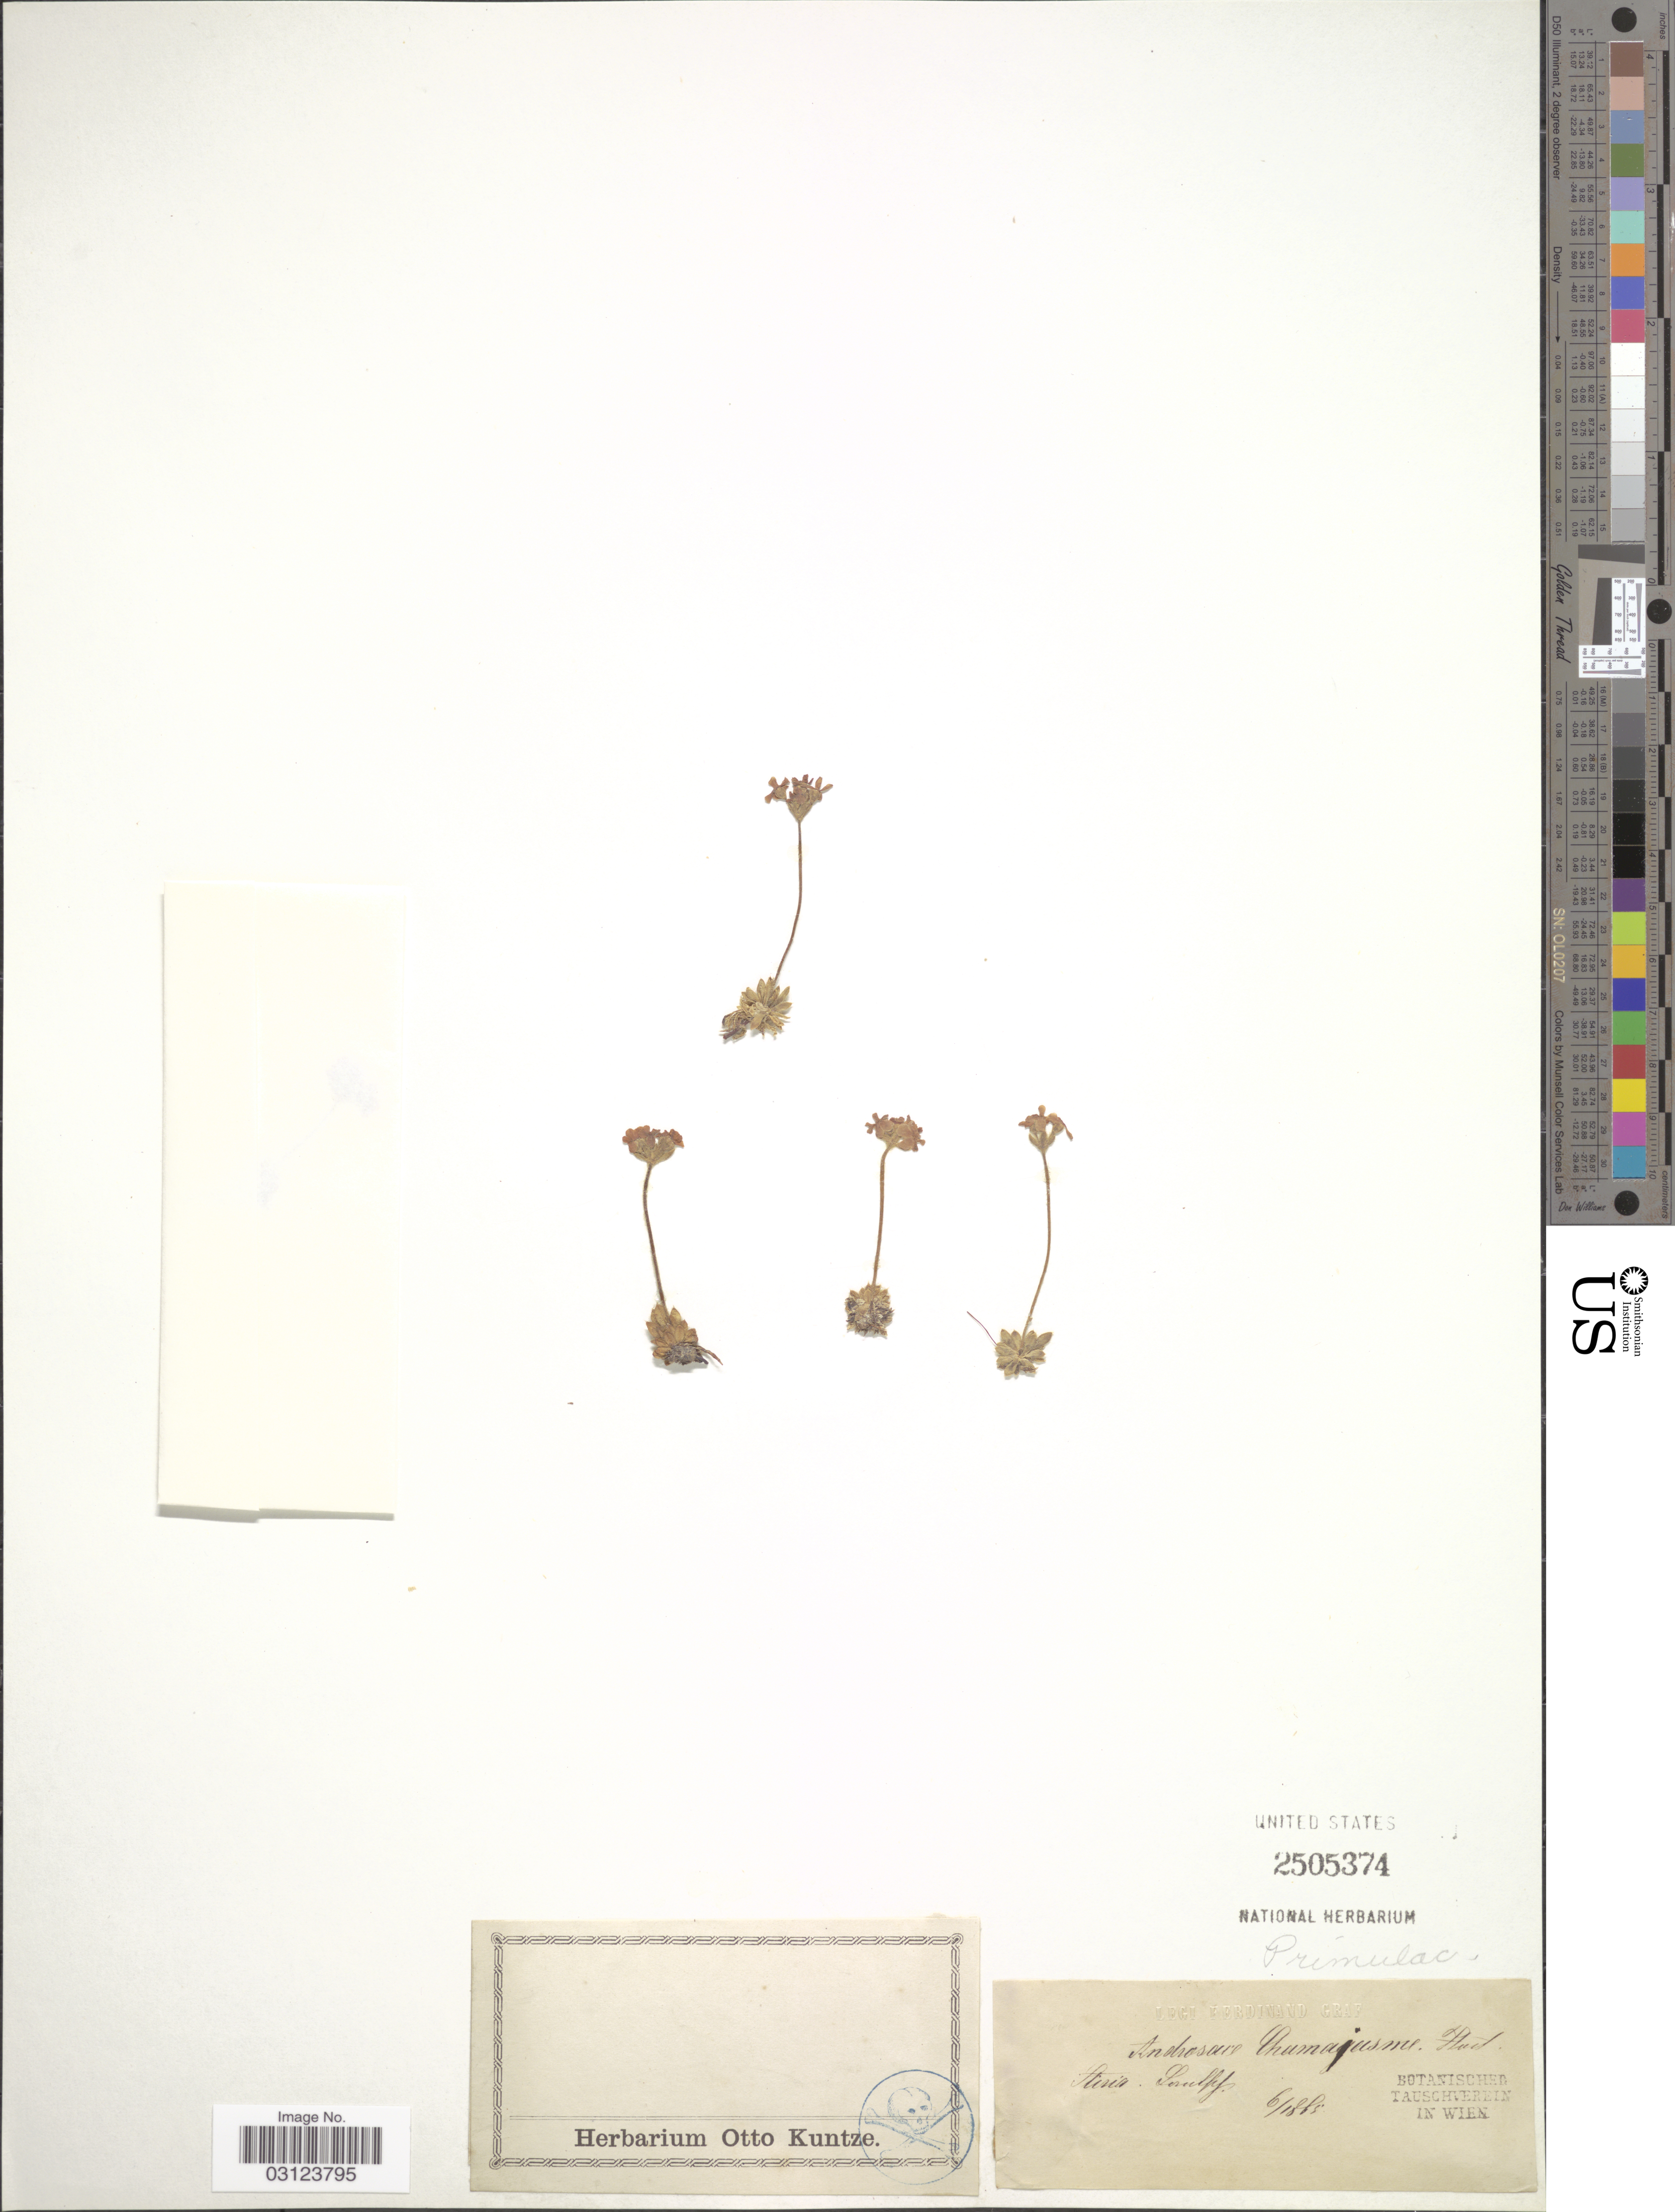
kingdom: Plantae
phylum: Tracheophyta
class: Magnoliopsida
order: Ericales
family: Primulaceae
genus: Androsace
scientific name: Androsace chamaejasme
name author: Wulfen ex Host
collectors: F. Graf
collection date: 1865-06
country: Austria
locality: Stiria Lorulff [interpreted].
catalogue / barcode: US 2505374